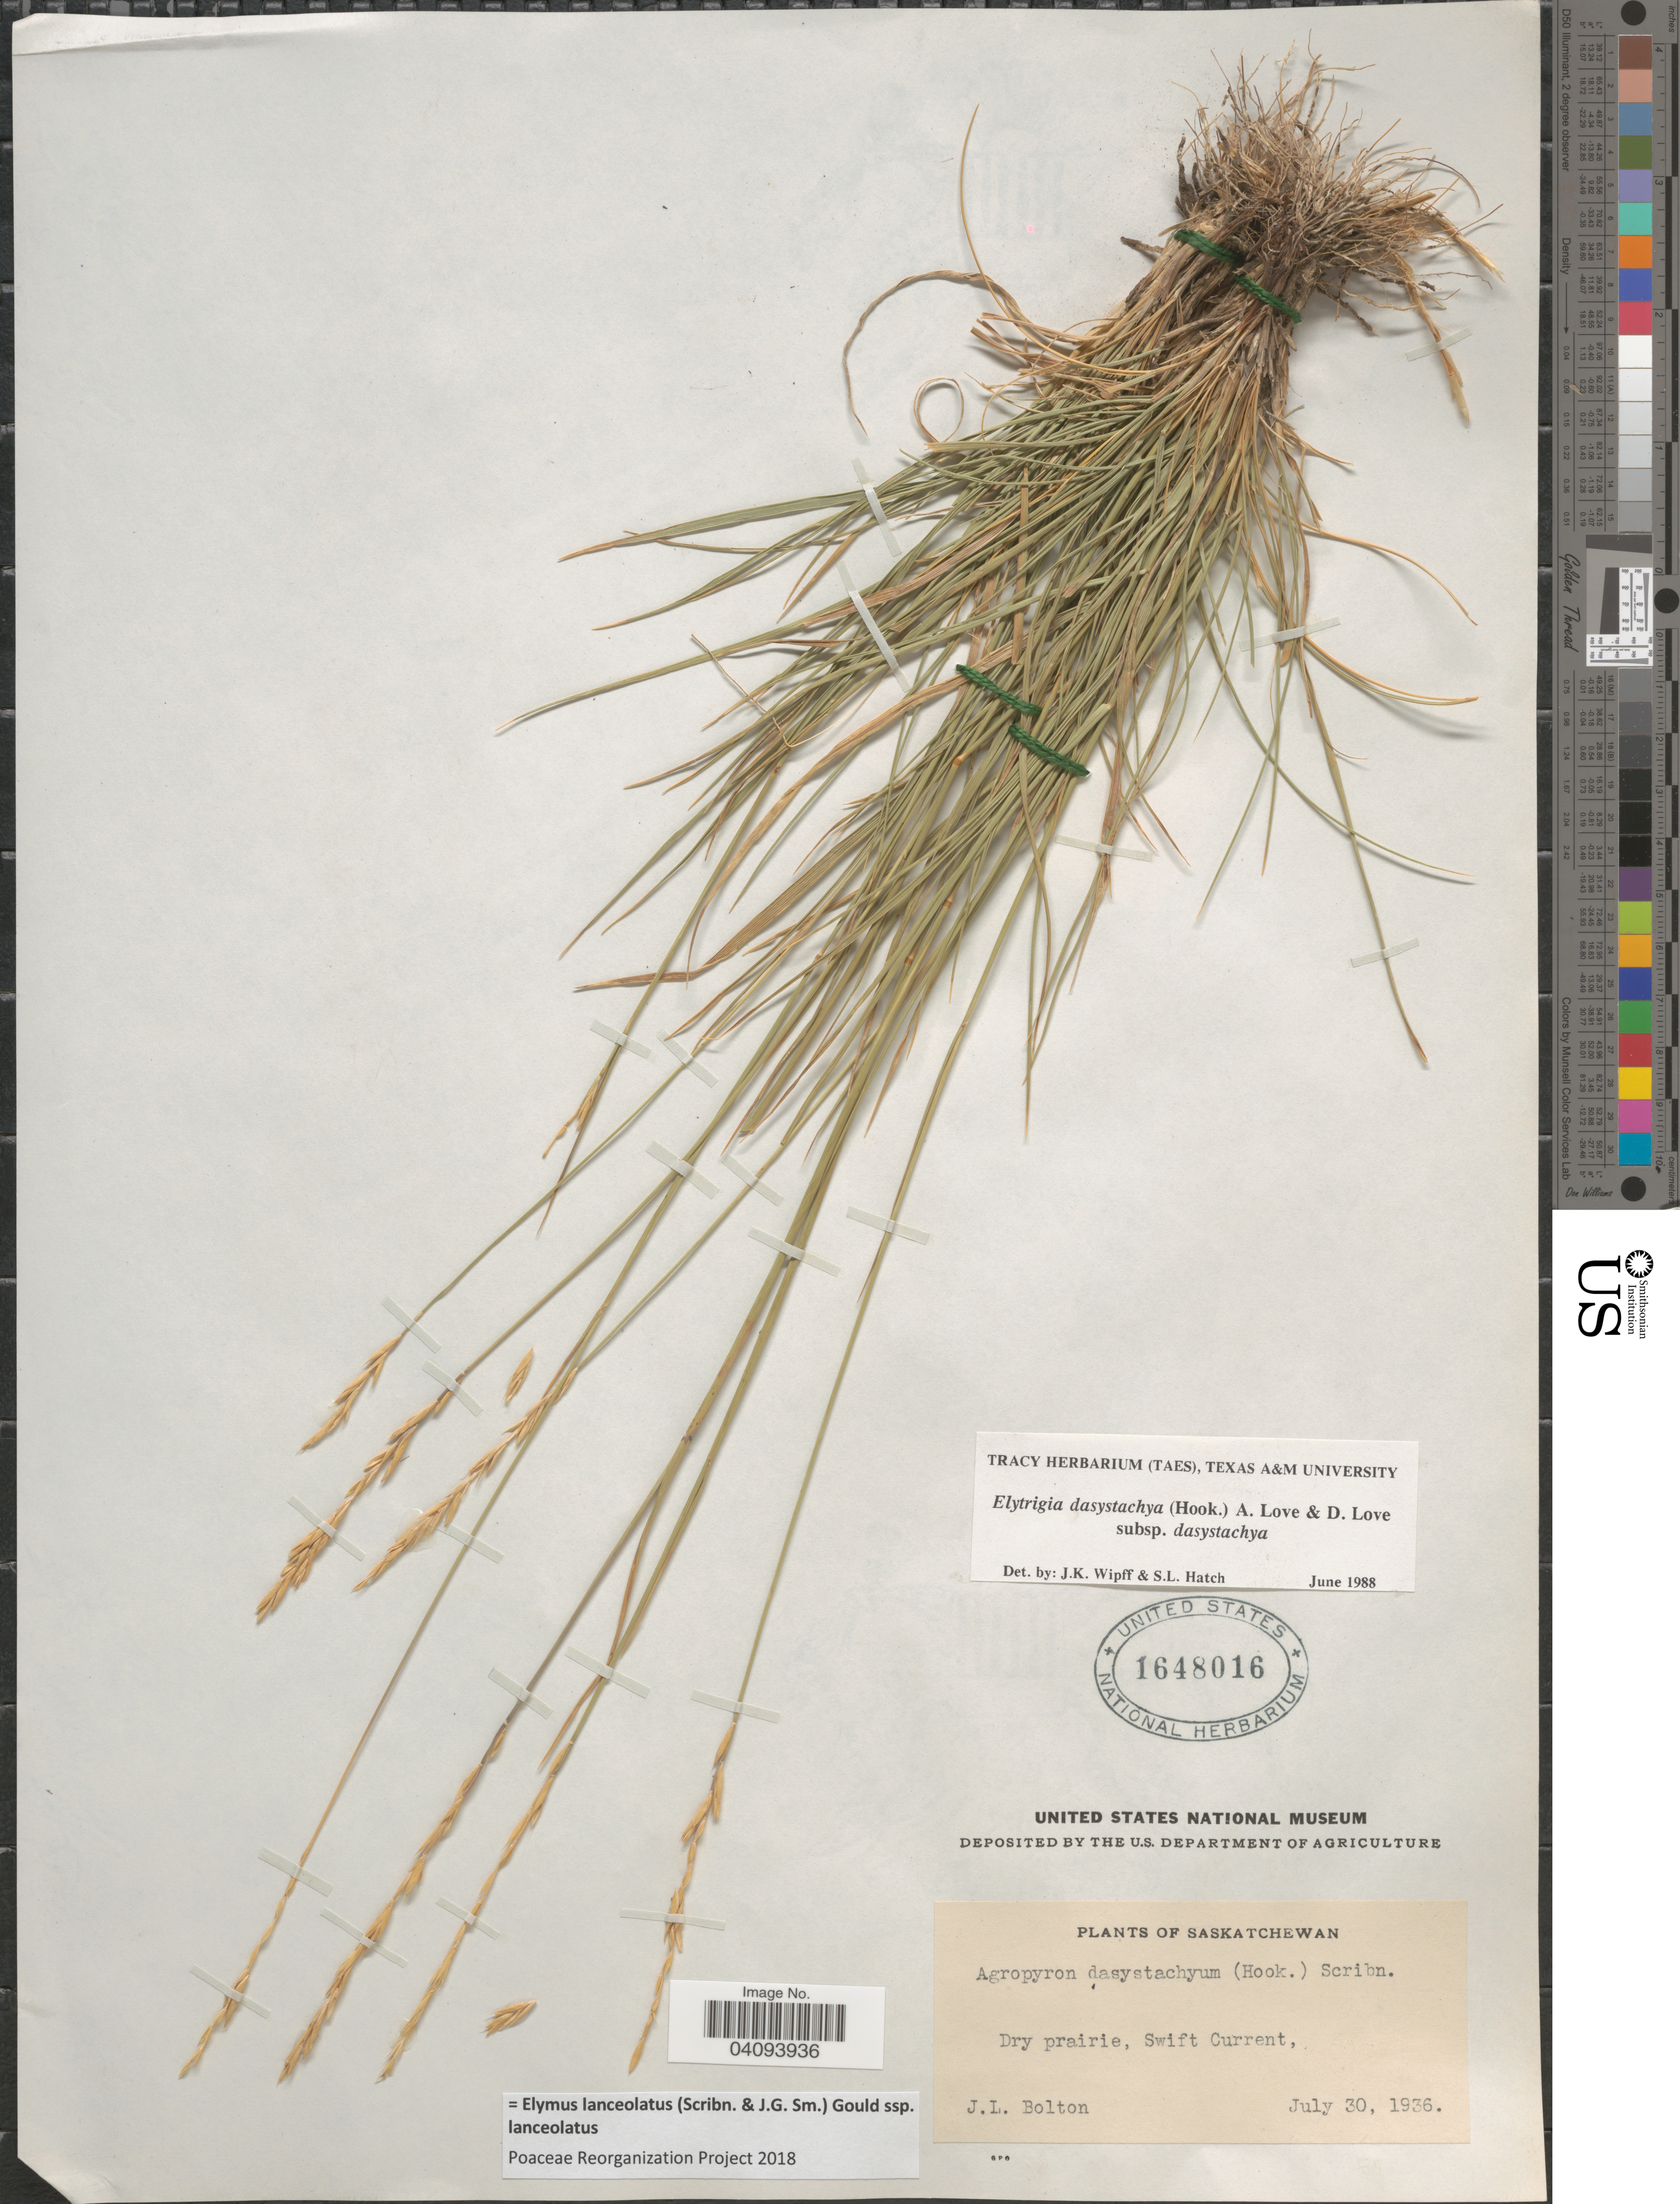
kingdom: Plantae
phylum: Tracheophyta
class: Liliopsida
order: Poales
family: Poaceae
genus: Elymus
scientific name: Elymus lanceolatus subsp. lanceolatus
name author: (Scribn. & J.G. Sm.) Gould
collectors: J. Bolton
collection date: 1936-07-30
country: Canada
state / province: Saskatchewan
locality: Swift Current.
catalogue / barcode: US 1648016